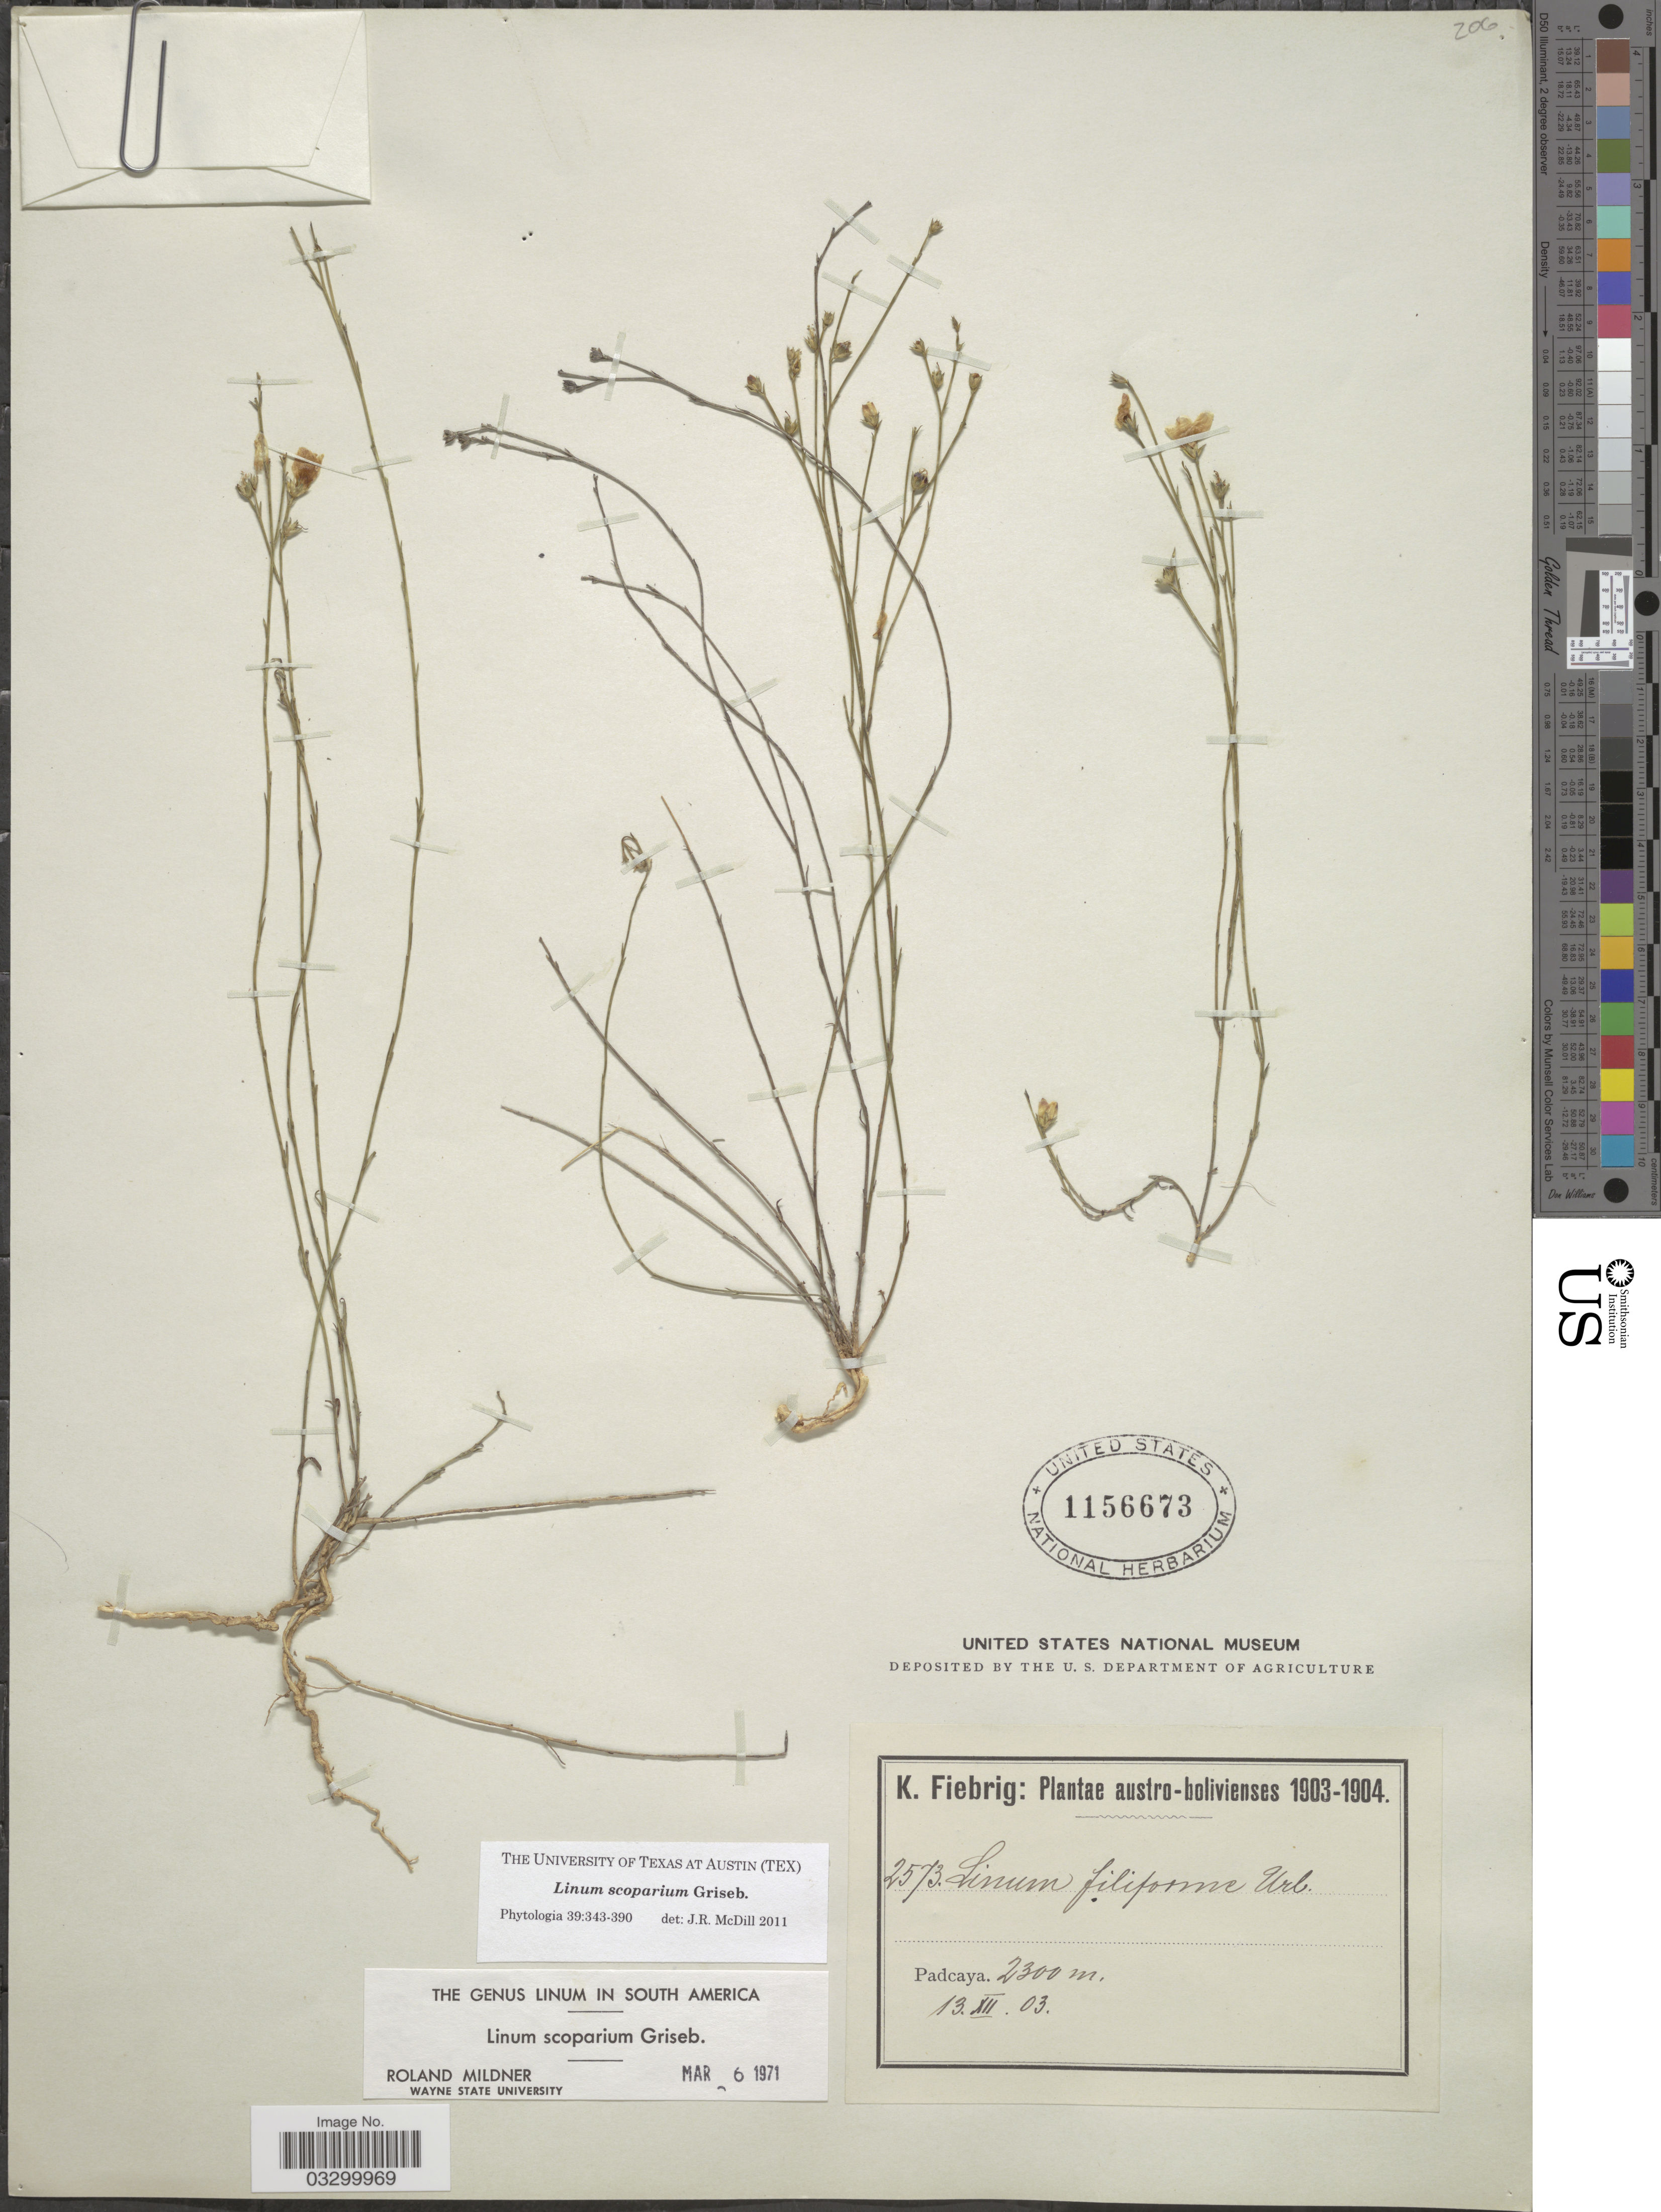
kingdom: Plantae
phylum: Tracheophyta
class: Magnoliopsida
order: Malpighiales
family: Linaceae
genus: Linum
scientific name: Linum scoparium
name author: Griseb.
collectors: K. Fiebrig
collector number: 2573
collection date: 1903-12-13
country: Bolivia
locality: Austro-bolivienses. Padcaya.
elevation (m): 2300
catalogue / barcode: US 1156673